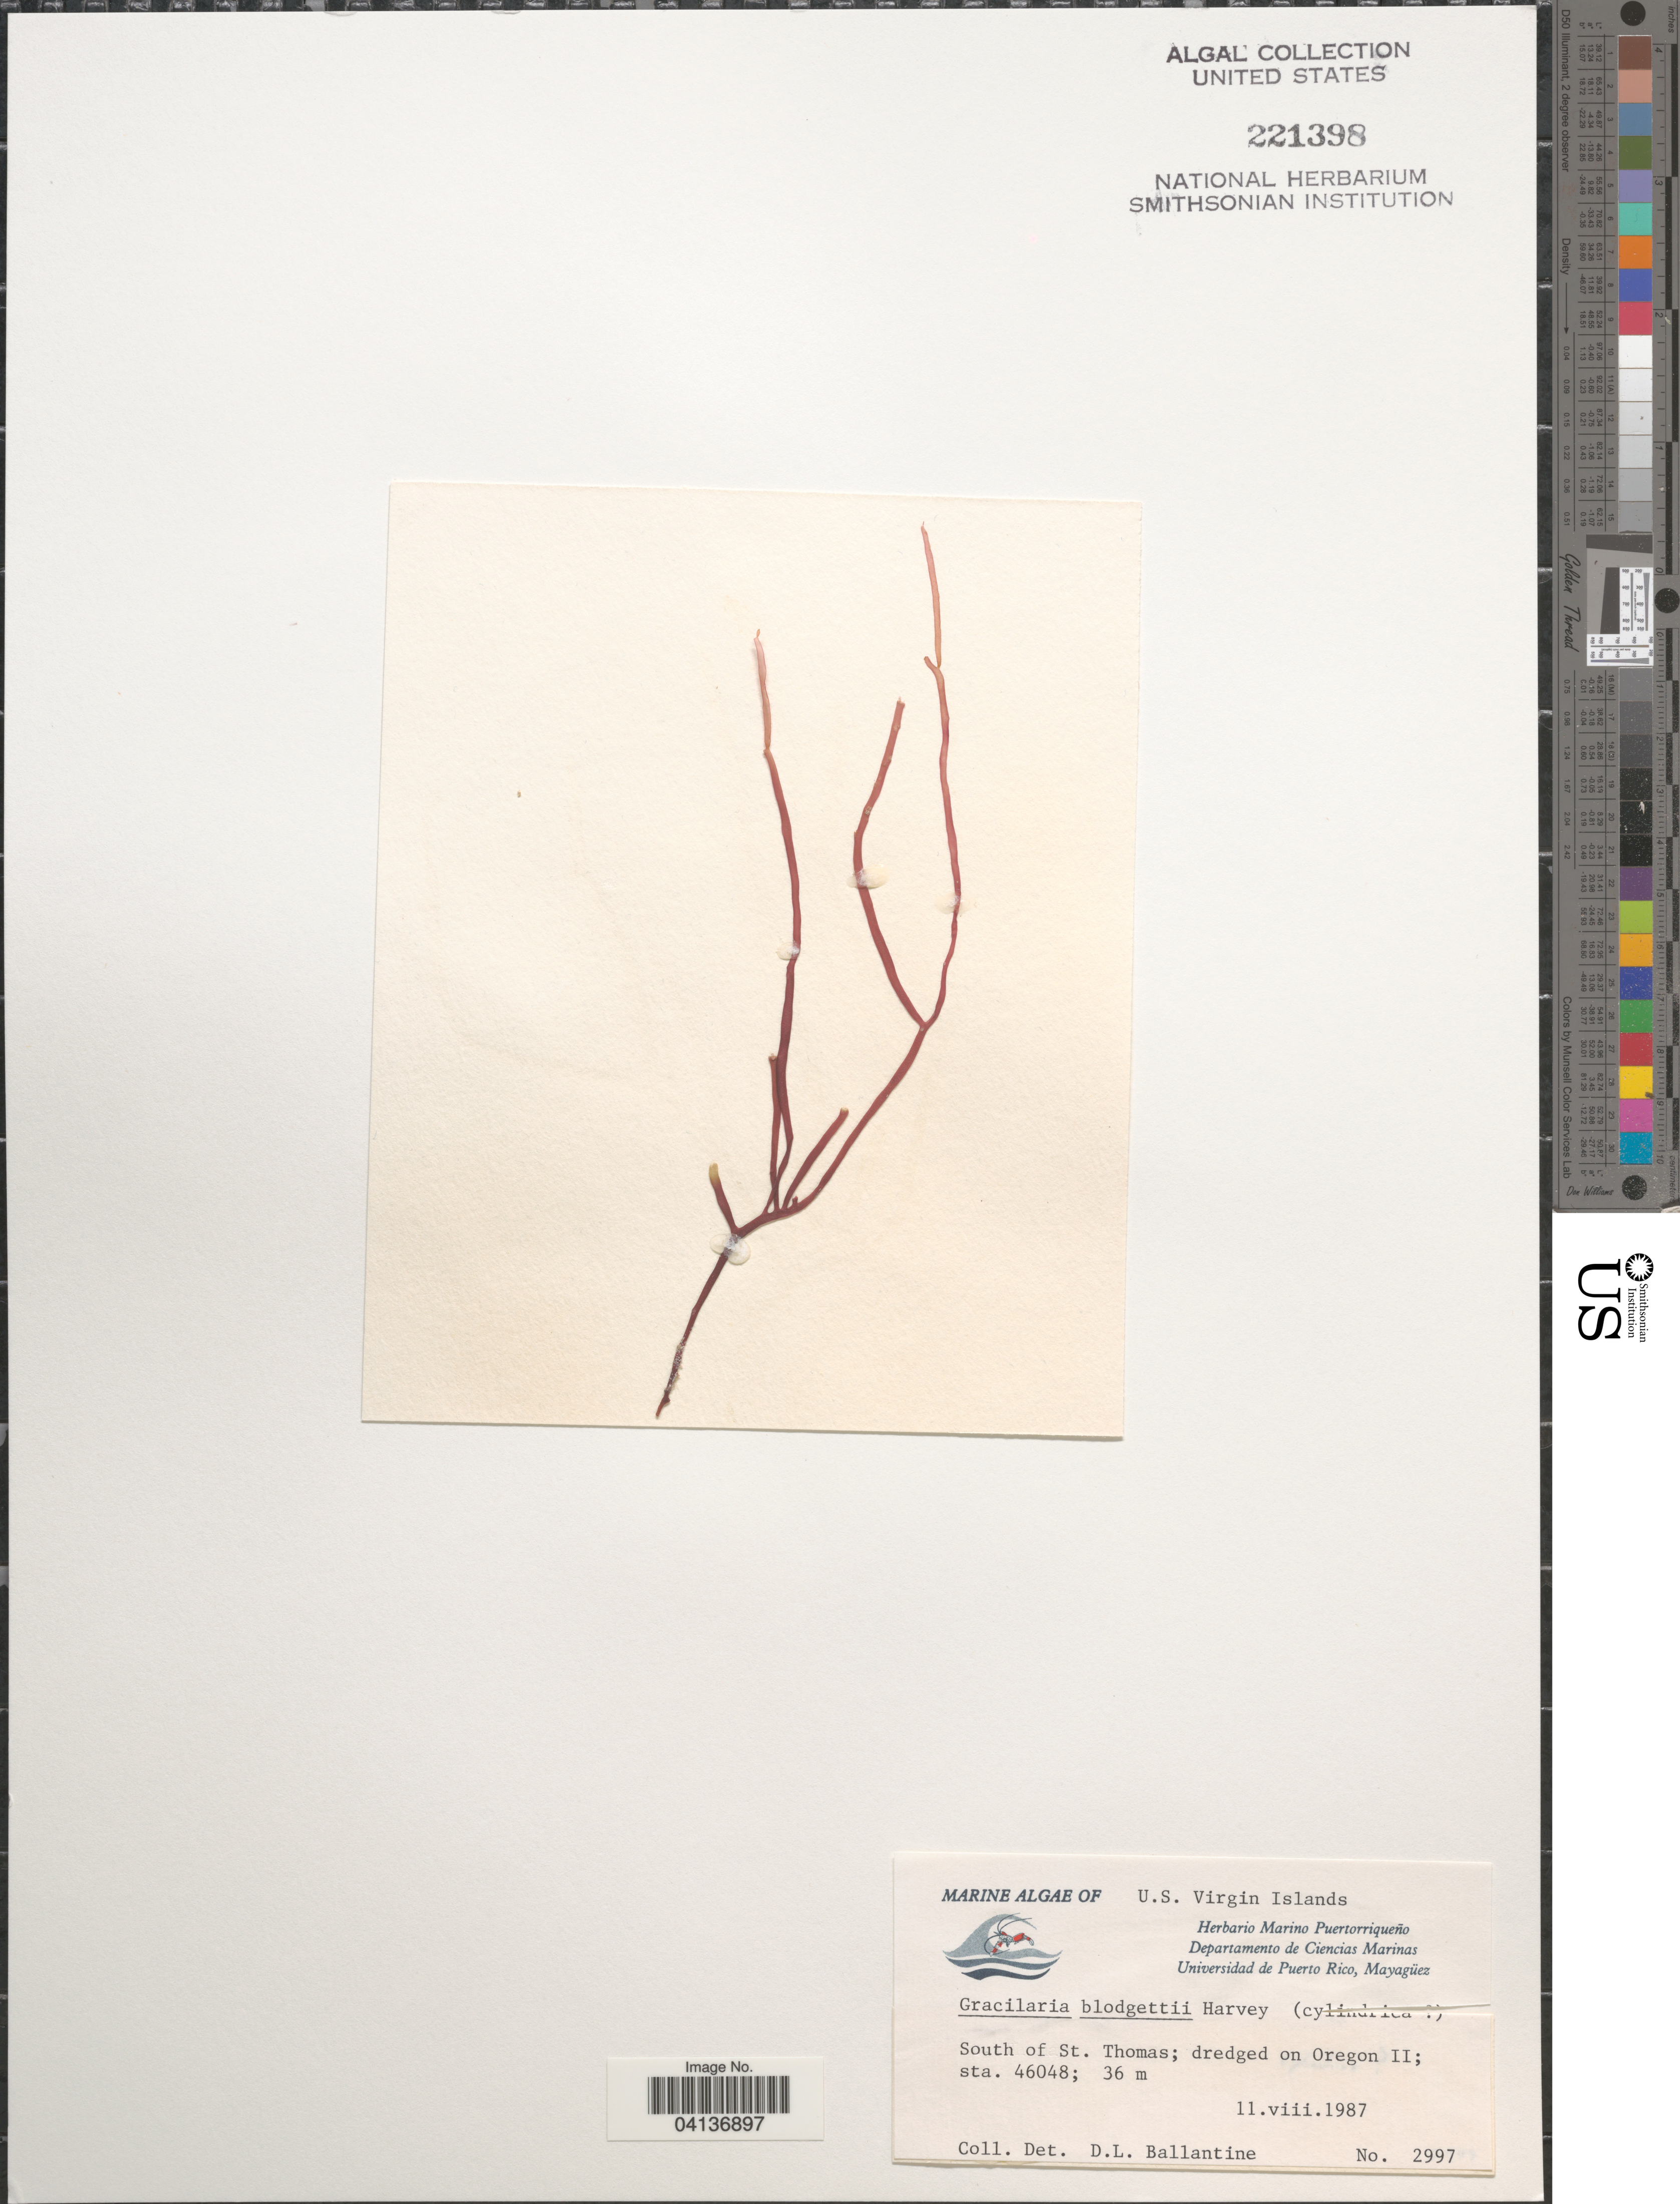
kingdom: Plantae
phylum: Rhodophyta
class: Florideophyceae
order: Gracilariales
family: Gracilariaceae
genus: Gracilaria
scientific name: Gracilaria blodgettii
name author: Harv.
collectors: D.L. Ballantine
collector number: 2997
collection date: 1987-08-11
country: U.S. Virgin Islands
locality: South of St. Thomas; dredged on Oregon II; sta. 46048.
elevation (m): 36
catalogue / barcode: US 221398